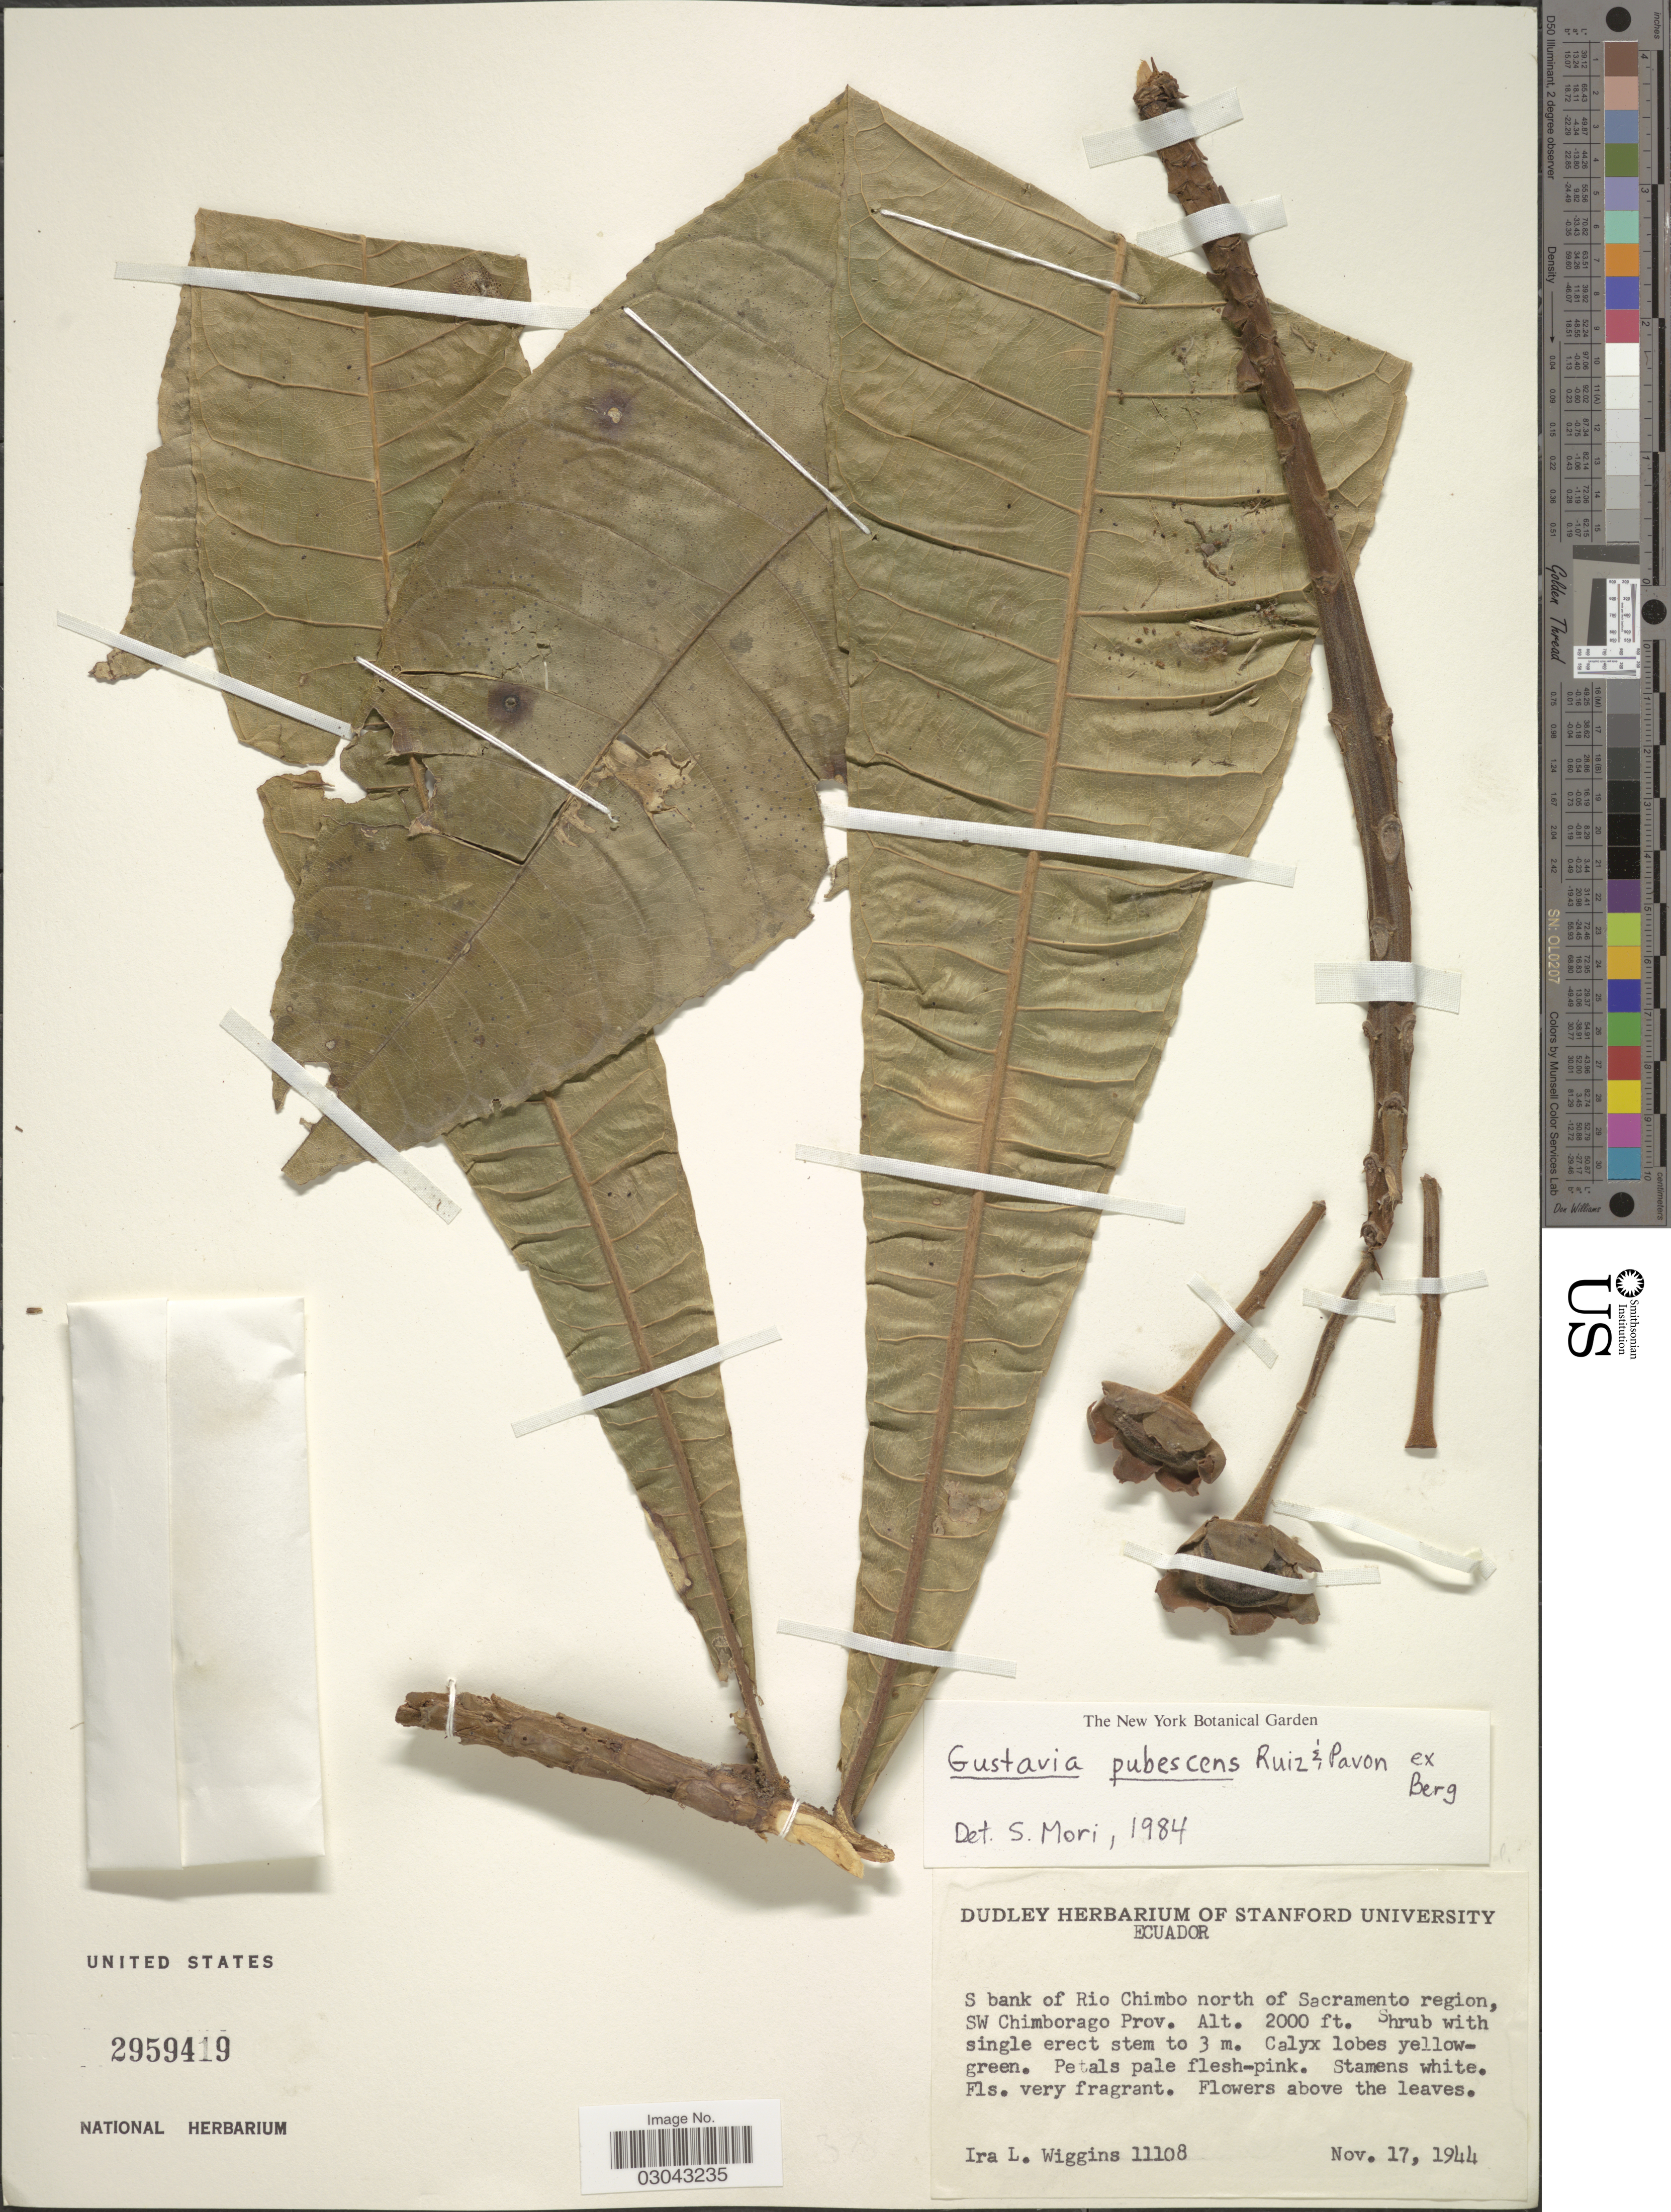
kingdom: Plantae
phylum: Tracheophyta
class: Magnoliopsida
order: Ericales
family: Lecythidaceae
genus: Gustavia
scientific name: Gustavia pubescens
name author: Ruiz & Pav. ex O. Berg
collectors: I. L. Wiggins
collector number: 11108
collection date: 1944-11-17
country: Ecuador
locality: S bank of Rio Chimbo north of Sacramento region, SW Chimborago Prov.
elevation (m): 610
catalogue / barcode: US 2959419